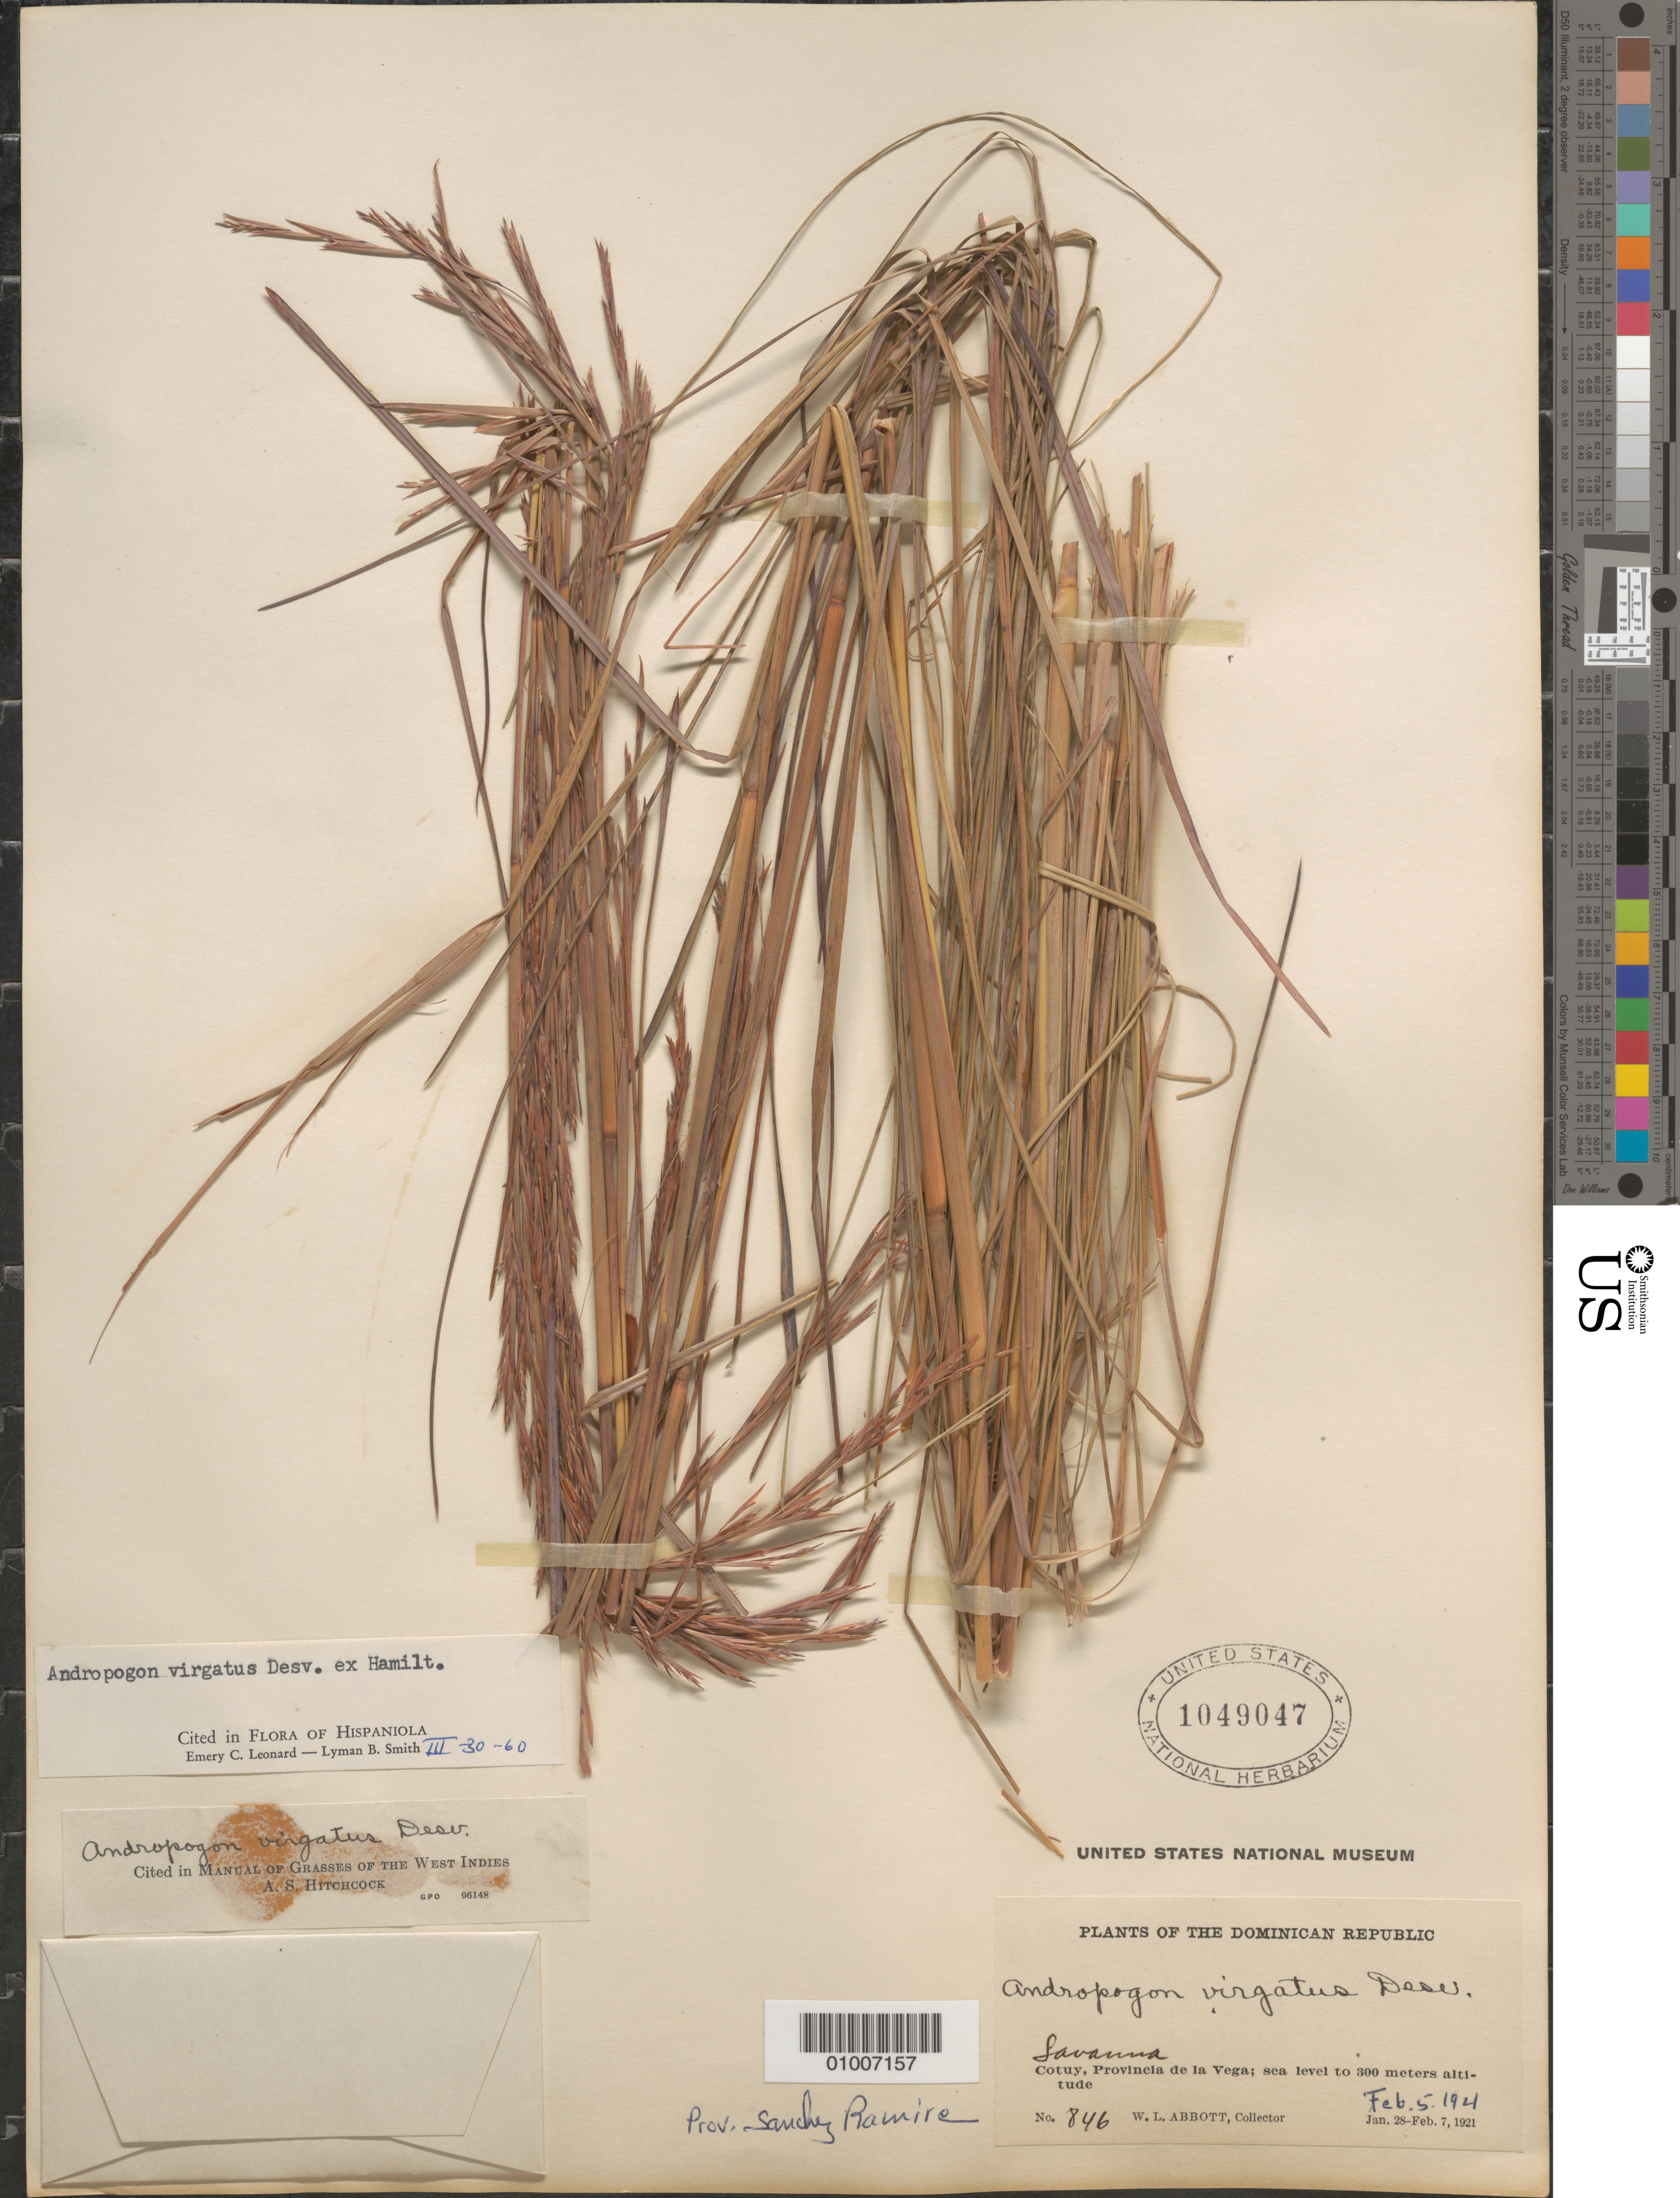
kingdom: Plantae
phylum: Tracheophyta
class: Liliopsida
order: Poales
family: Poaceae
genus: Hypogynium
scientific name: Hypogynium virgatum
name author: (Desv. ex Ham.) Dandy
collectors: W. L. Abbott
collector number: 846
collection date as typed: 05 Feb 1921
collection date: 1921-02-05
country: Dominican Republic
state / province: La Vega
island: Hispaniola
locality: La Vega, Cotuy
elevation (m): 0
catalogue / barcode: US 1049047